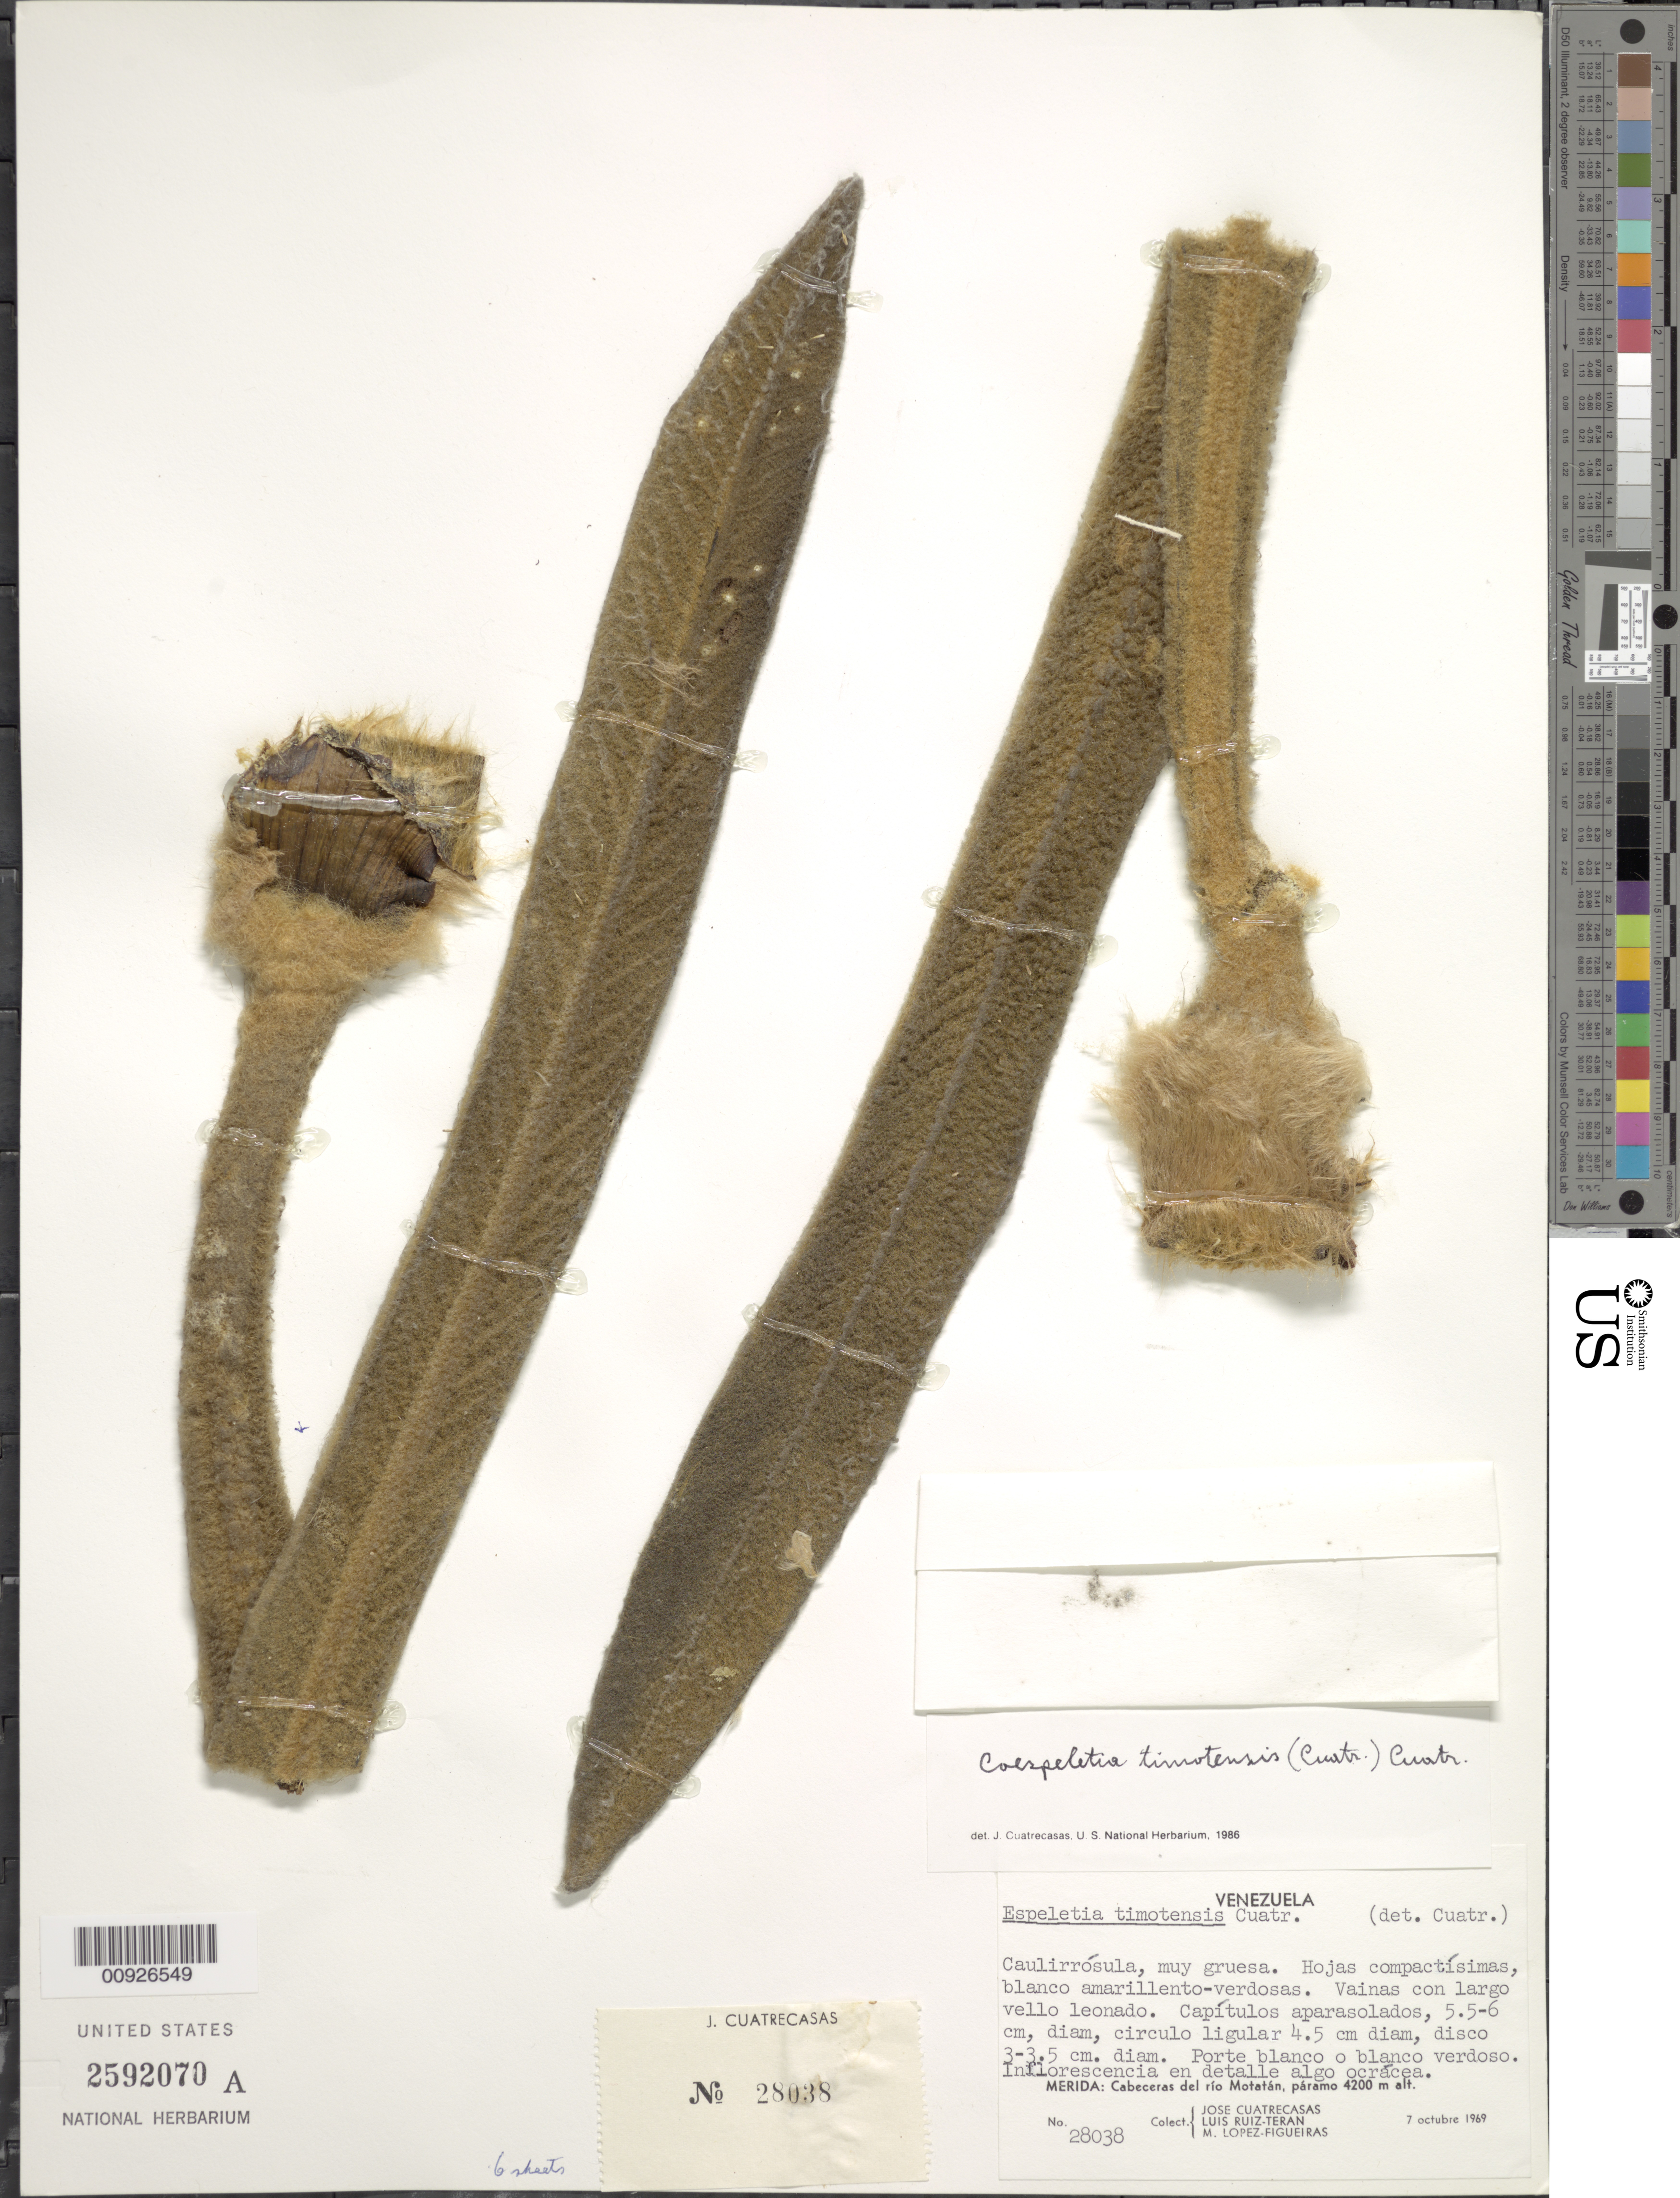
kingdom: Plantae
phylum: Tracheophyta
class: Magnoliopsida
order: Asterales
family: Asteraceae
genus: Coespeletia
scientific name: Coespeletia timotensis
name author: (Cuatrec.) Cuatrec.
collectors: J. Cuatrecasas, L. E. Ruíz-Terán & M. López Figueiras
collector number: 28038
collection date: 1969-10-07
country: Venezuela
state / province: Mérida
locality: Cabeceras del Río Motatán, páramo.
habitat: Páramo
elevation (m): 4200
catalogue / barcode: US 2592070A